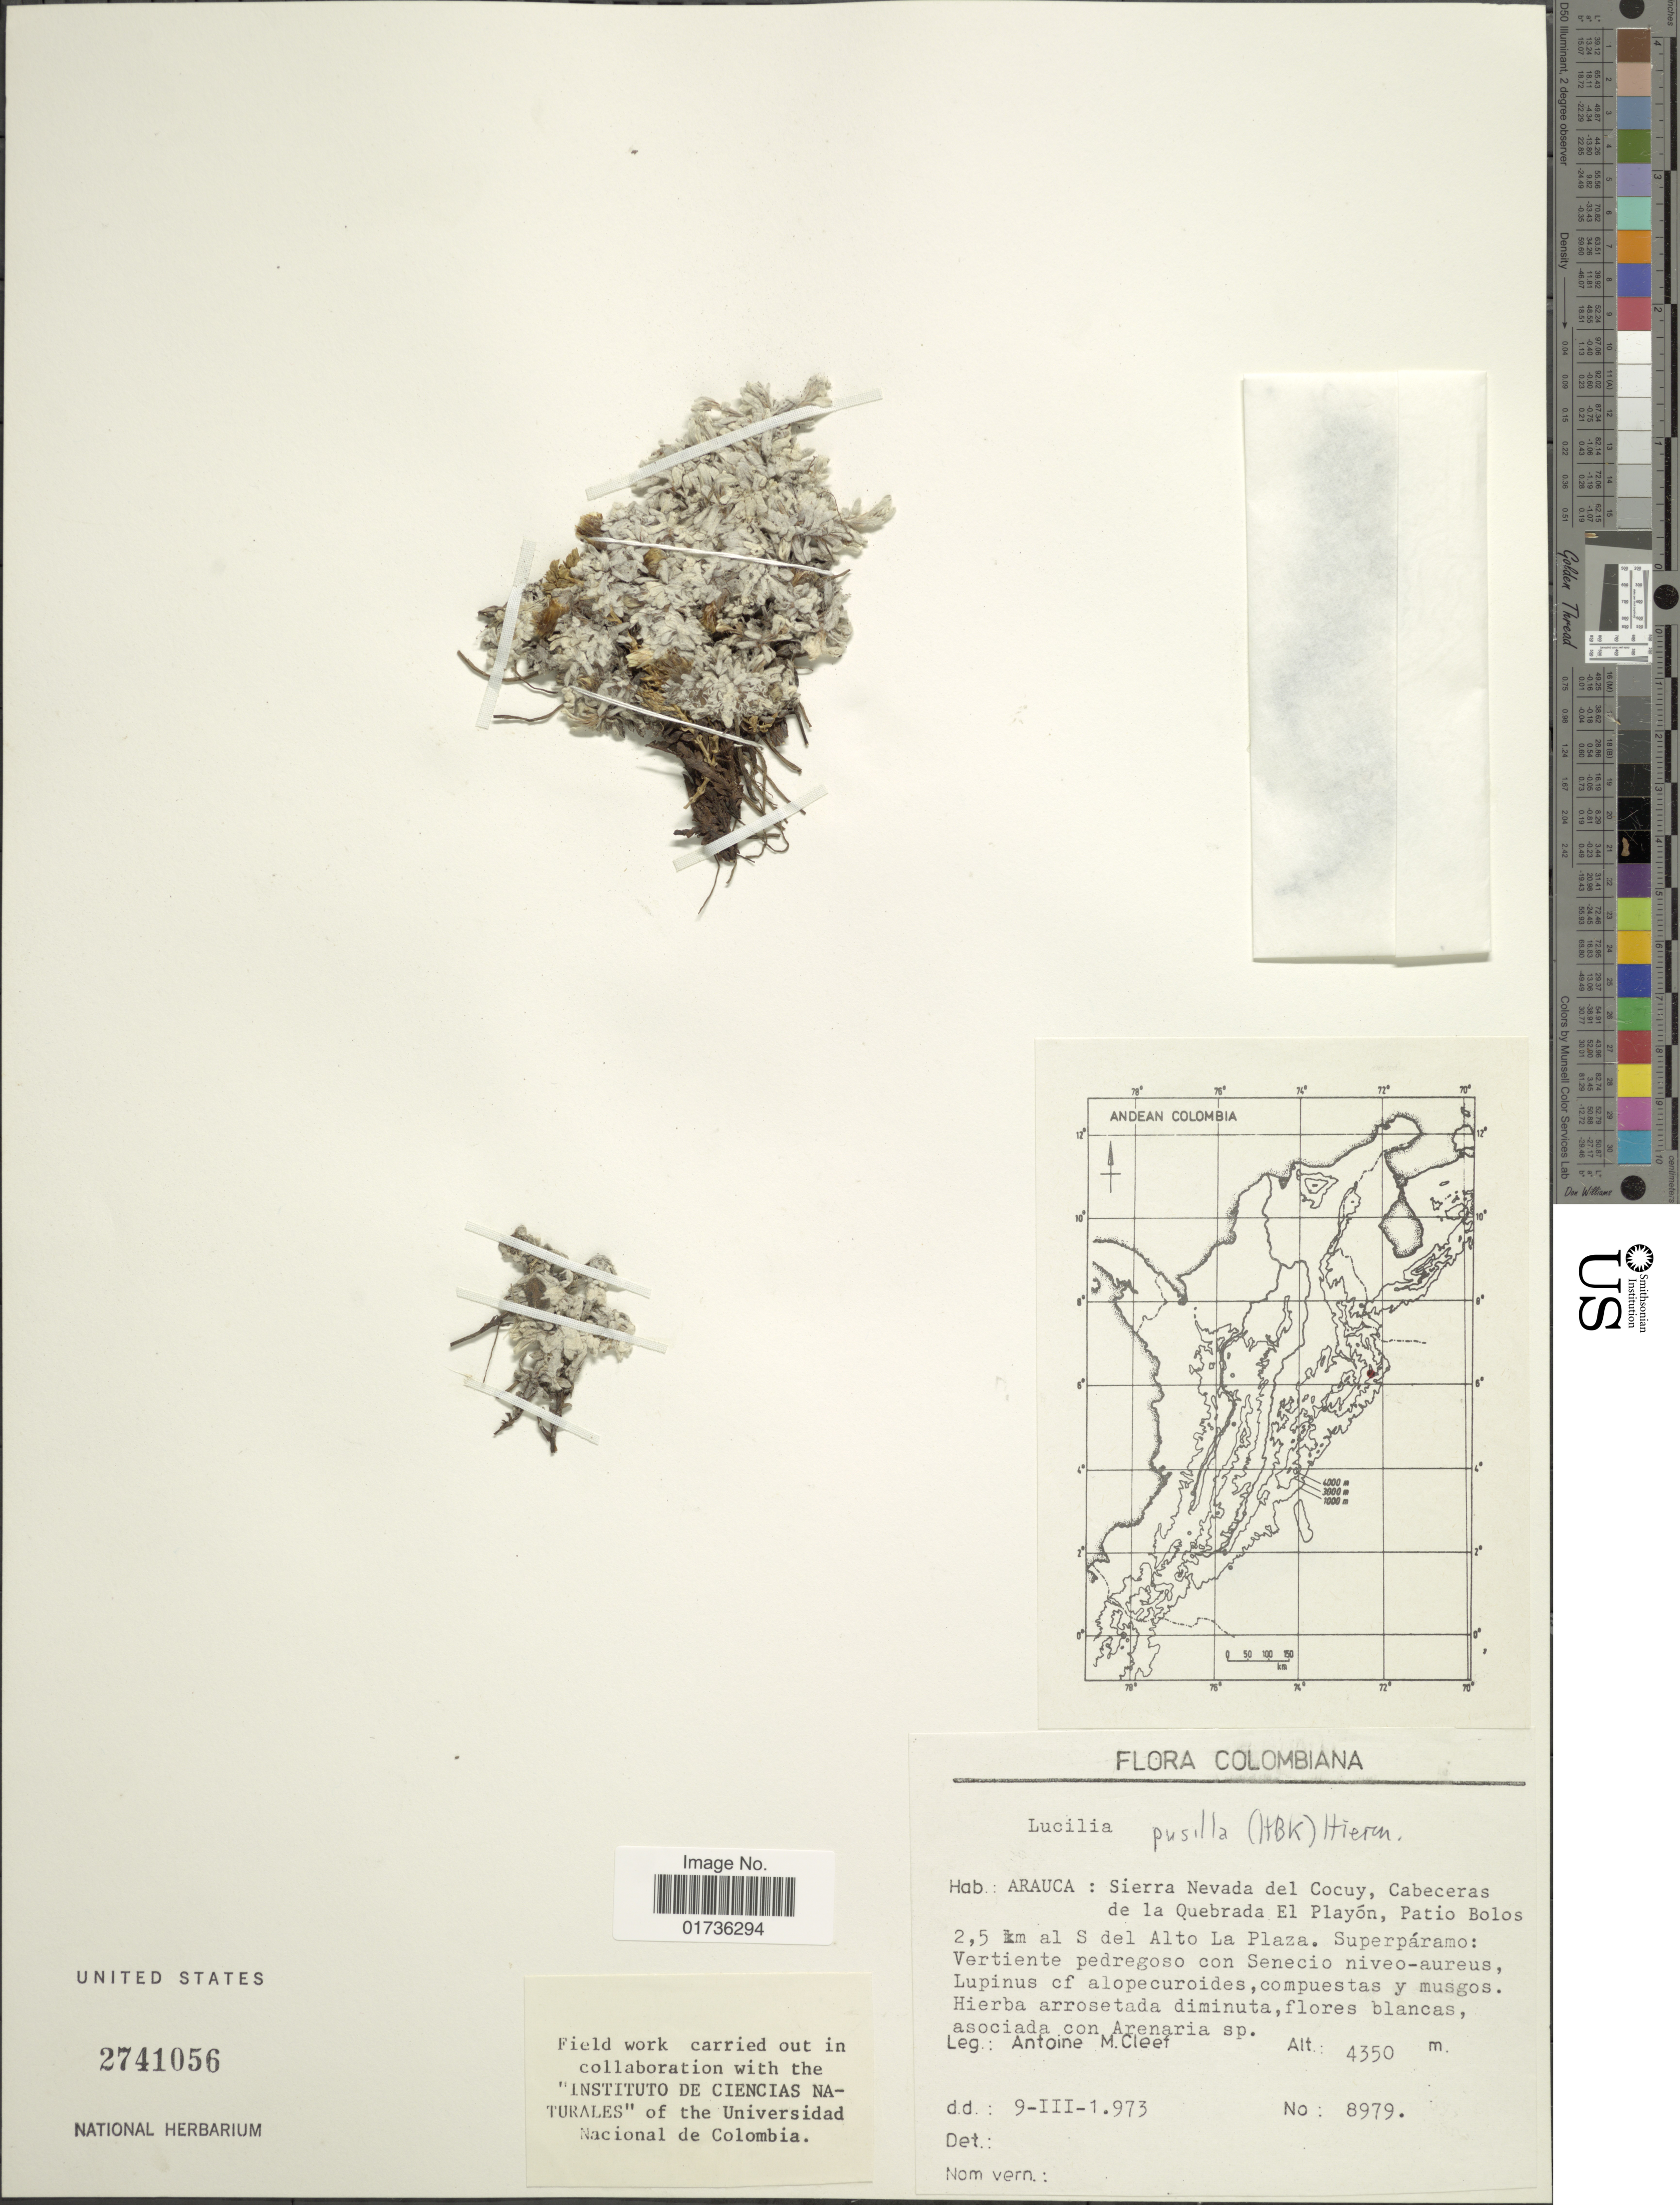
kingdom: Plantae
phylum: Tracheophyta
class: Magnoliopsida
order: Asterales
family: Asteraceae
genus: Lucilia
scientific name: Lucilia kunthiana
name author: (DC.) Zardini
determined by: Dillon, M. O.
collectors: A. M. Cleef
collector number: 8979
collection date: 1973-03-09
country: Colombia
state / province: Arauca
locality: Sierra Nevada del Cocuy, Cabeceras de la Quebrada El Playón, Patio Bolos 2,5 k al S del Alto La Plaza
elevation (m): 4350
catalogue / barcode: US 2741056